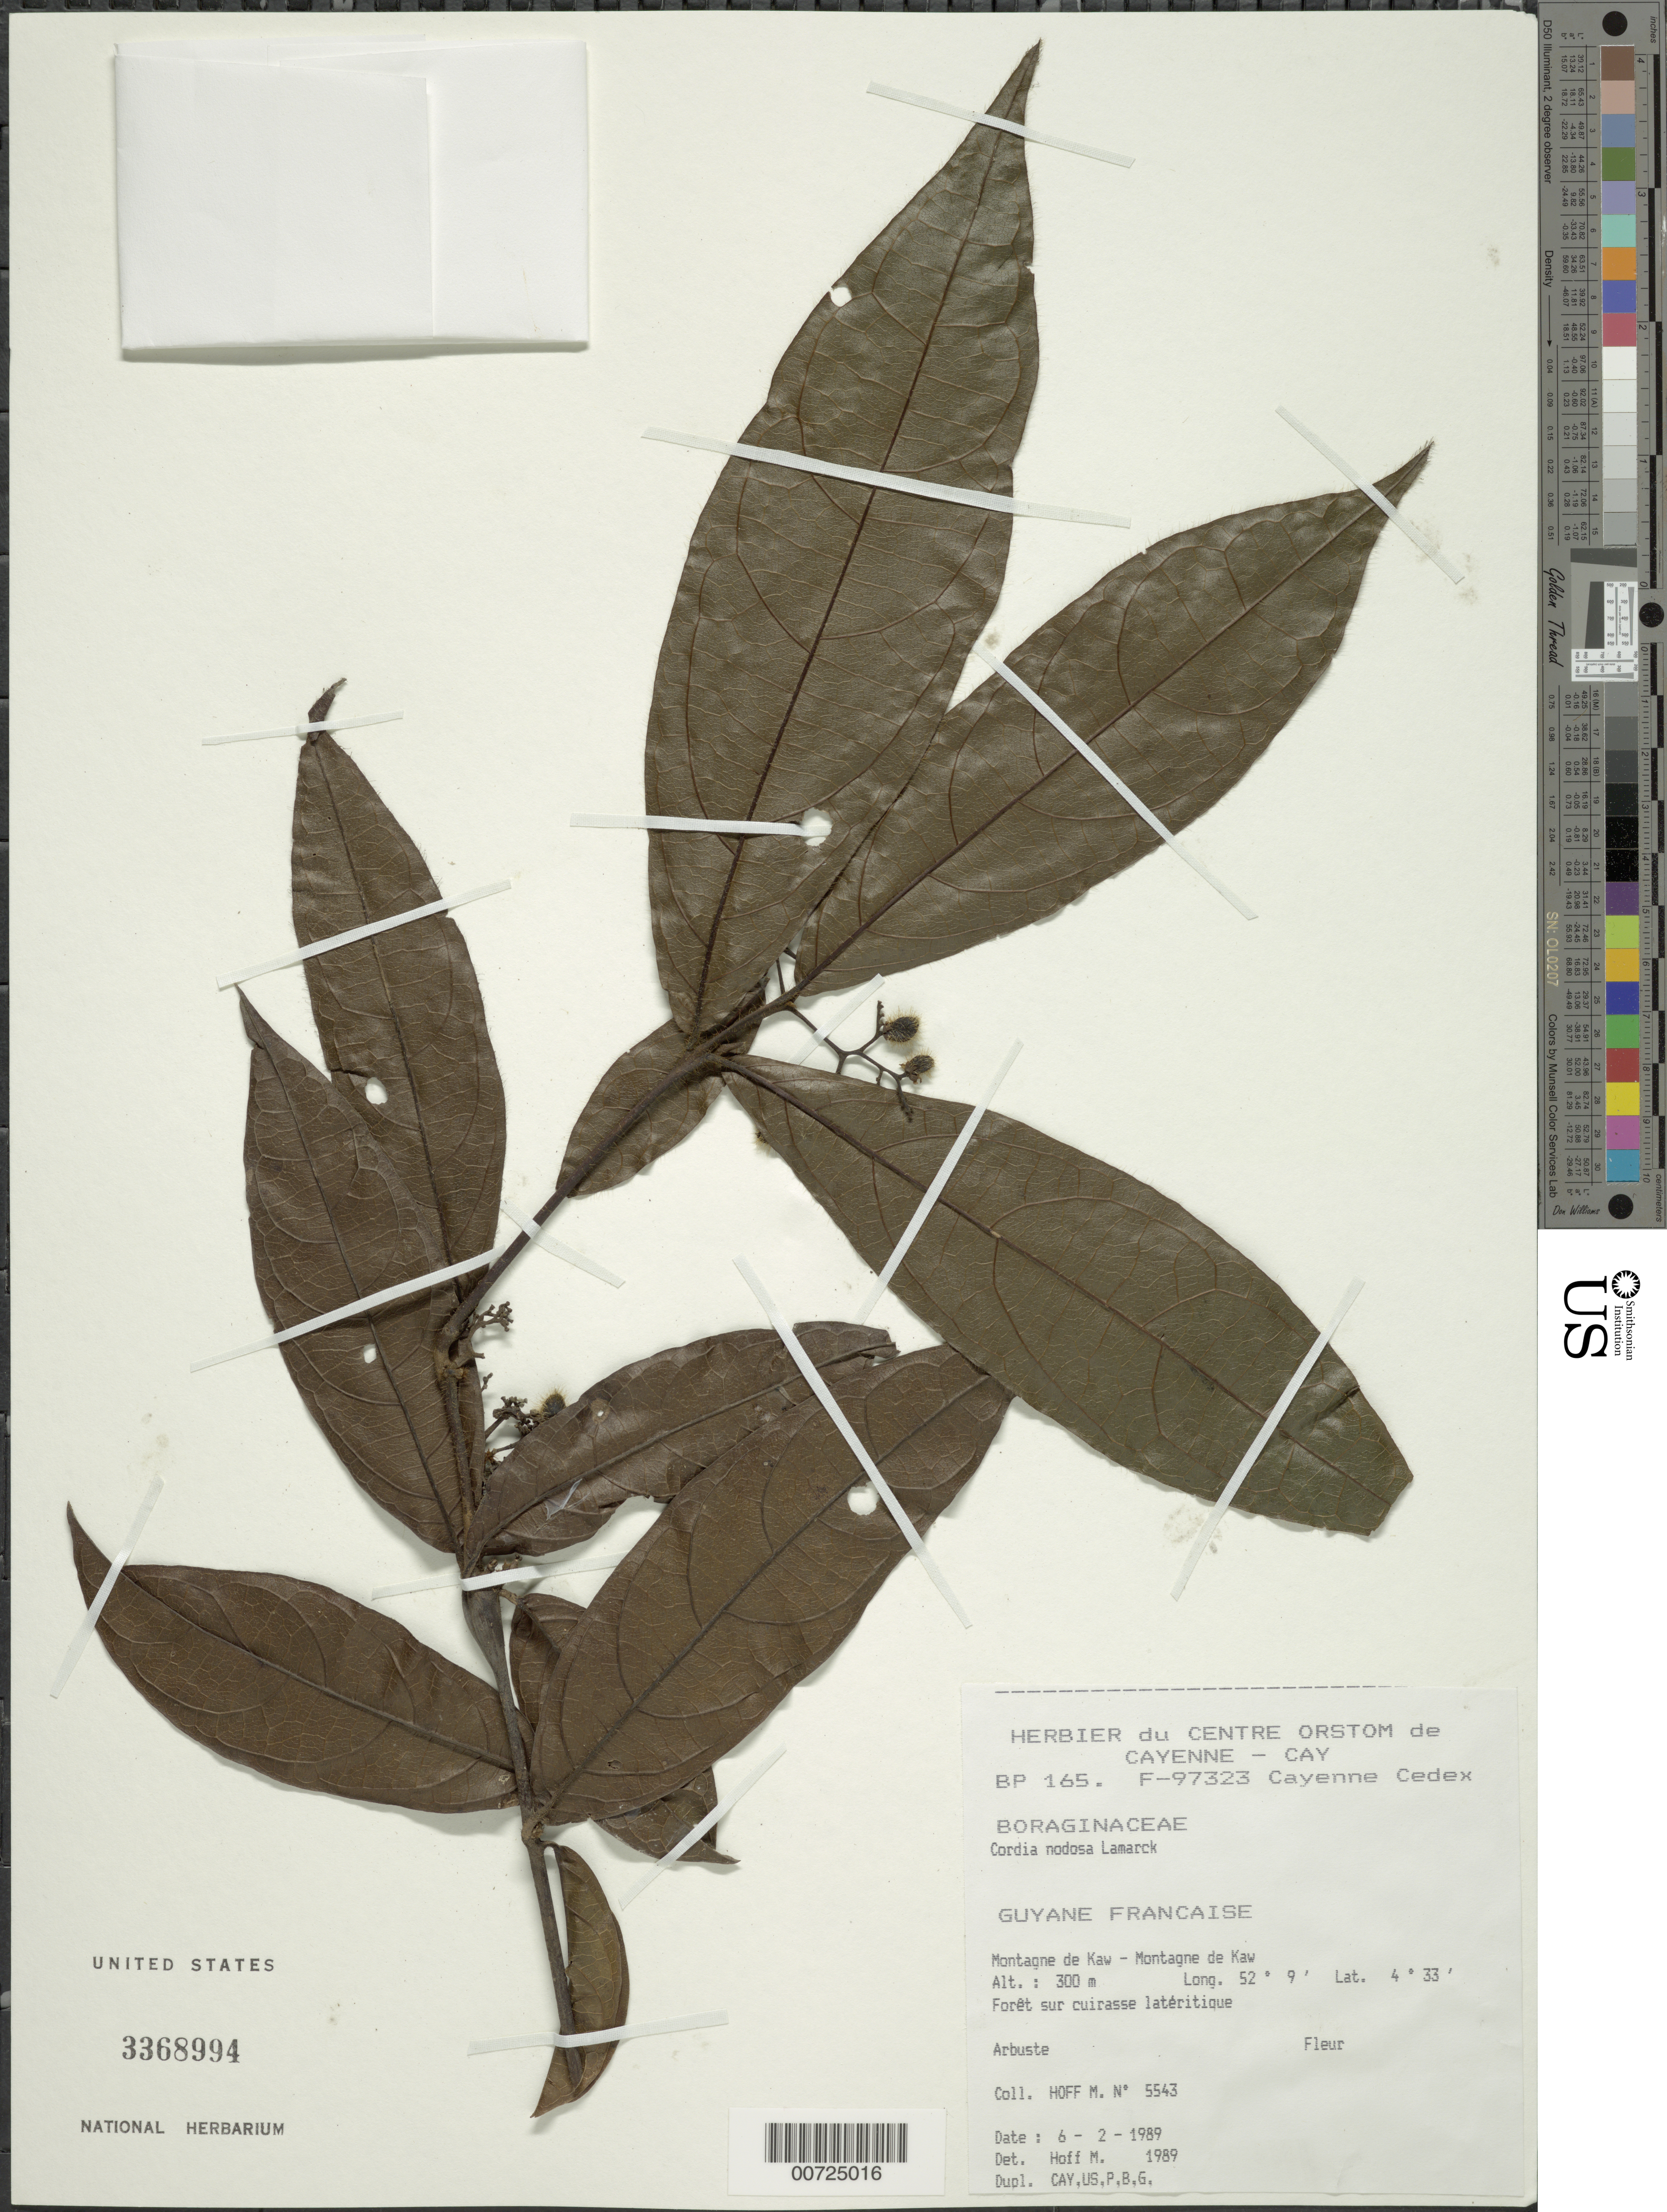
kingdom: Plantae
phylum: Tracheophyta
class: Magnoliopsida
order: Boraginales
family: Cordiaceae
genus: Cordia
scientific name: Cordia nodosa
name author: Lam.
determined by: Hoff, M.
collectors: M. Hoff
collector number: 5543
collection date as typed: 6-Feb-89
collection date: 1989-02-06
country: French Guiana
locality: Montagne de Kaw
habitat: Forêt sur cuirasse latéritique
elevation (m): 300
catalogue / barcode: US 3368994